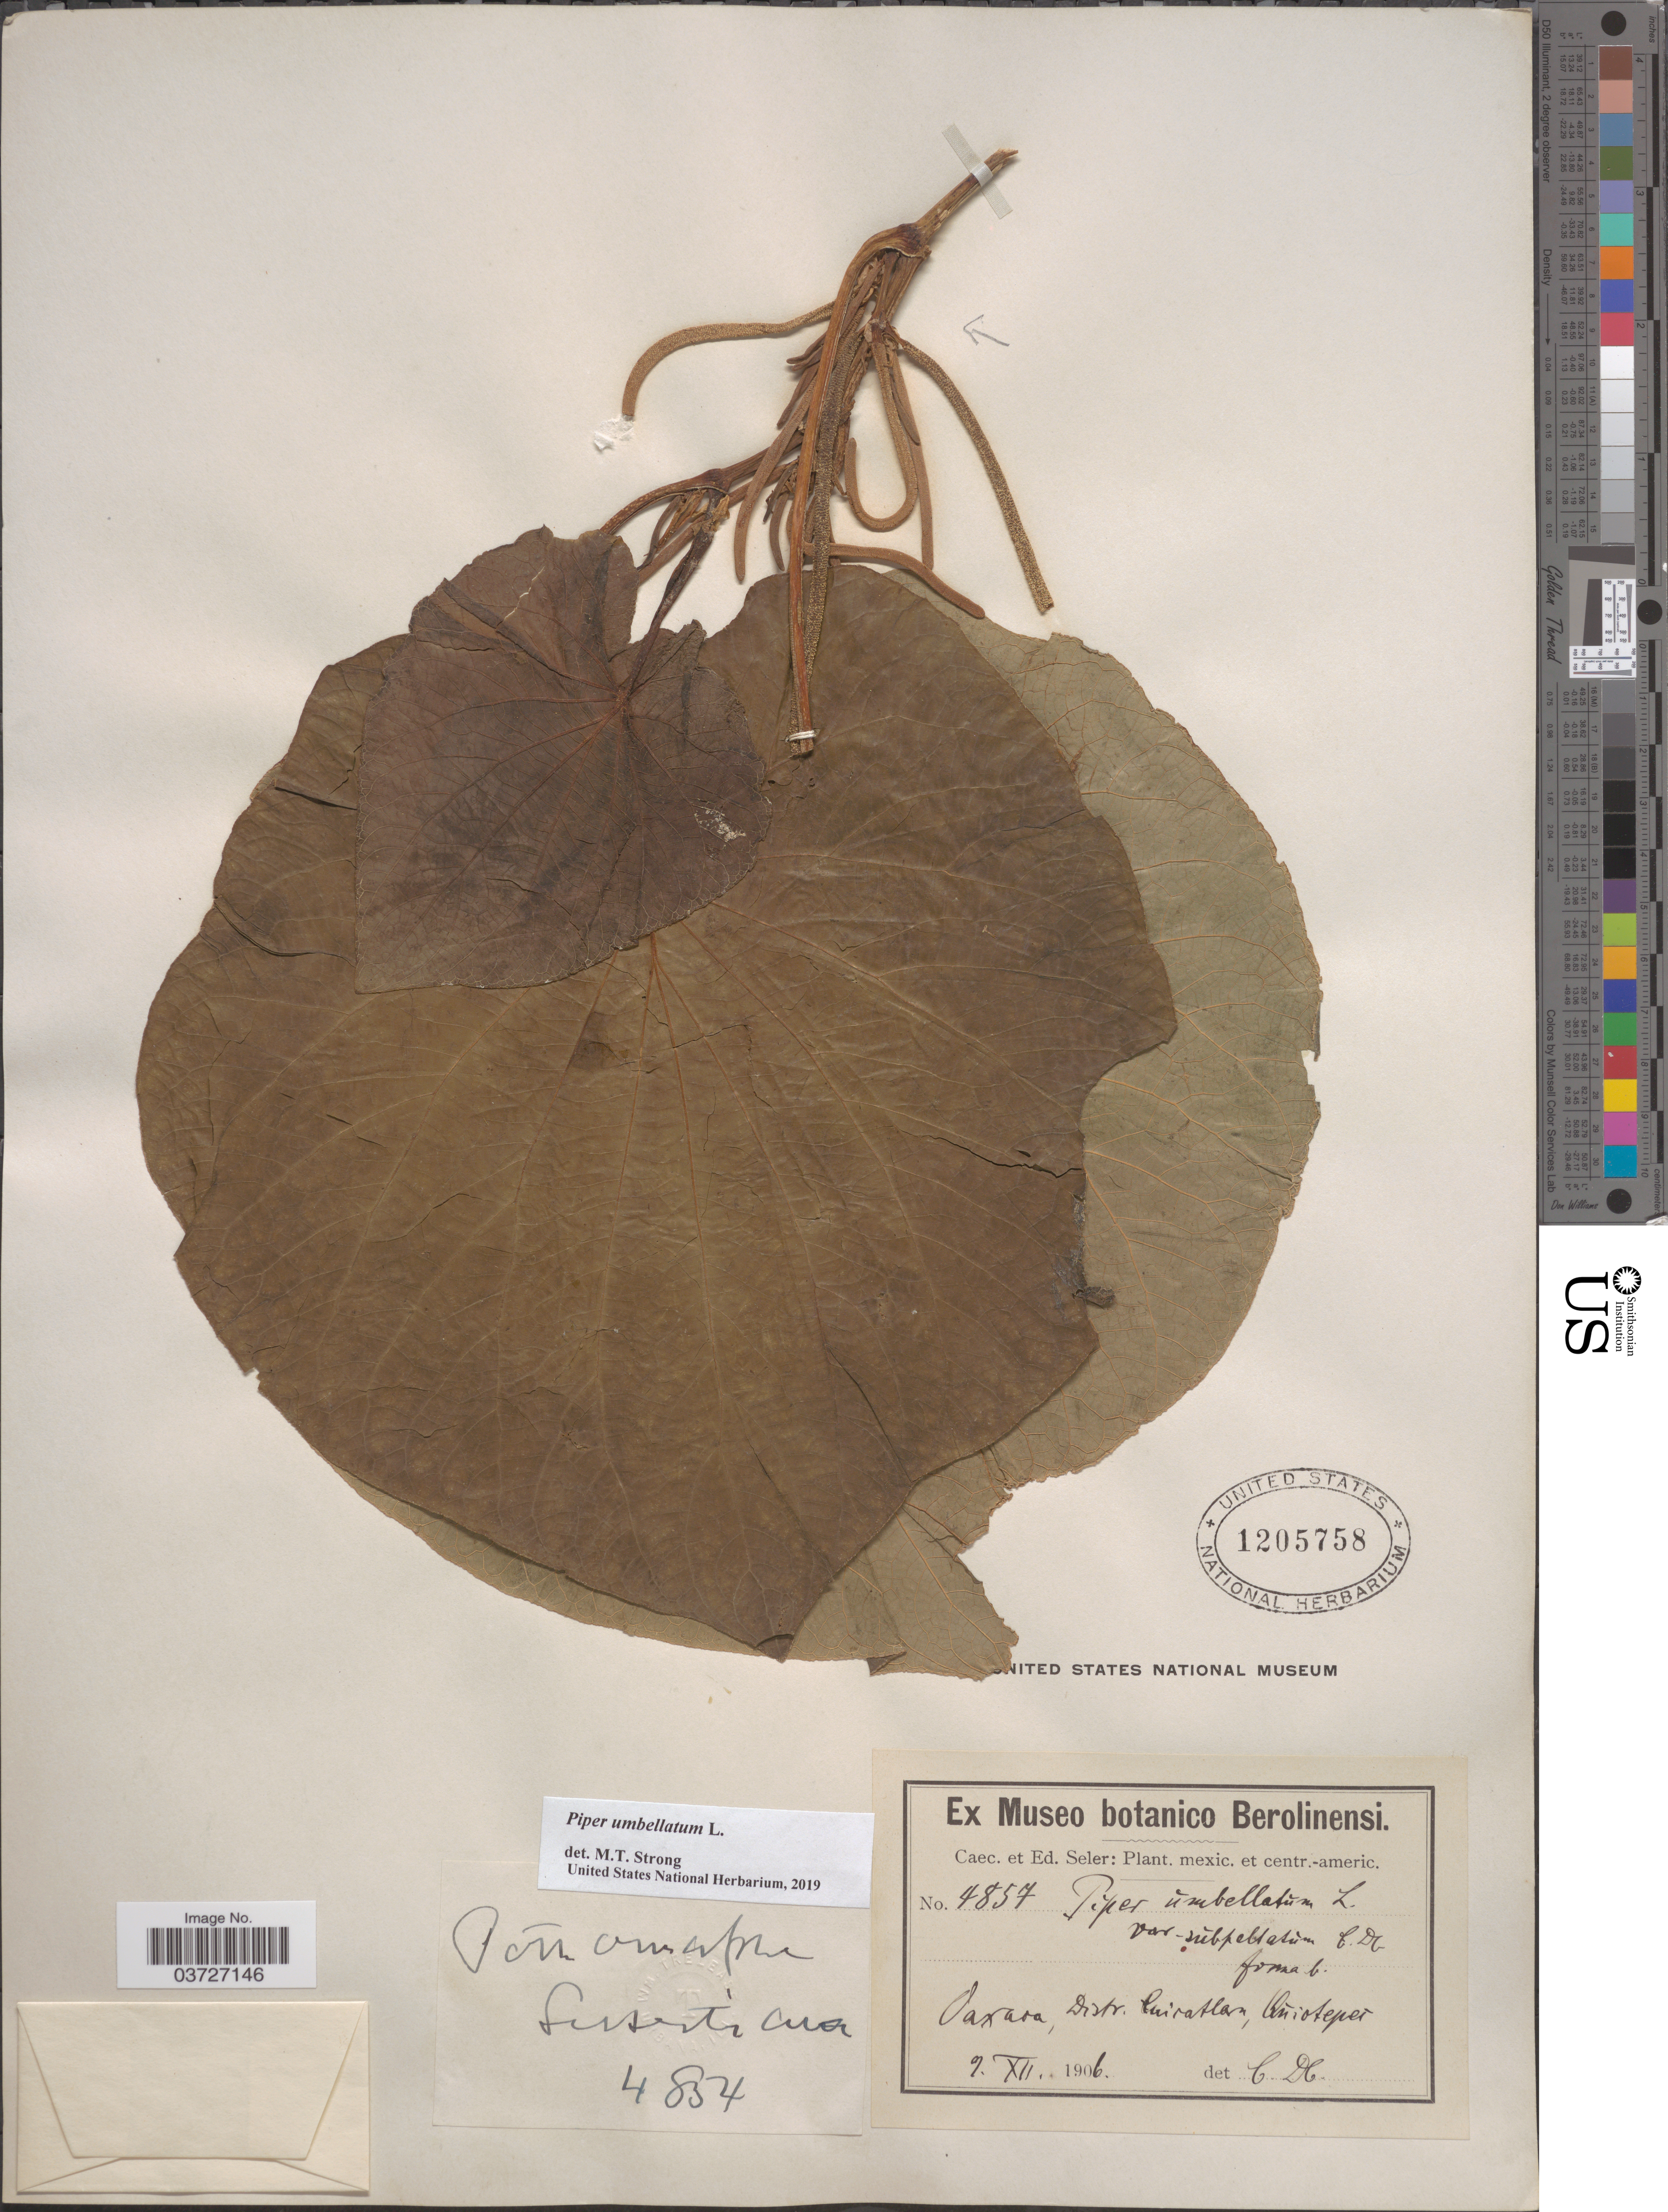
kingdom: Plantae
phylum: Tracheophyta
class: Magnoliopsida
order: Piperales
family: Piperaceae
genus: Piper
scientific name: Piper umbellatum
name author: L.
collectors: C. Seler & E. G. Seler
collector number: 4857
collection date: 1906-12-09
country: Mexico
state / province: Oaxaca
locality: Et centr.-americ. Distr. Cuicatlan, Quiotepec.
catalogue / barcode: US 1205758